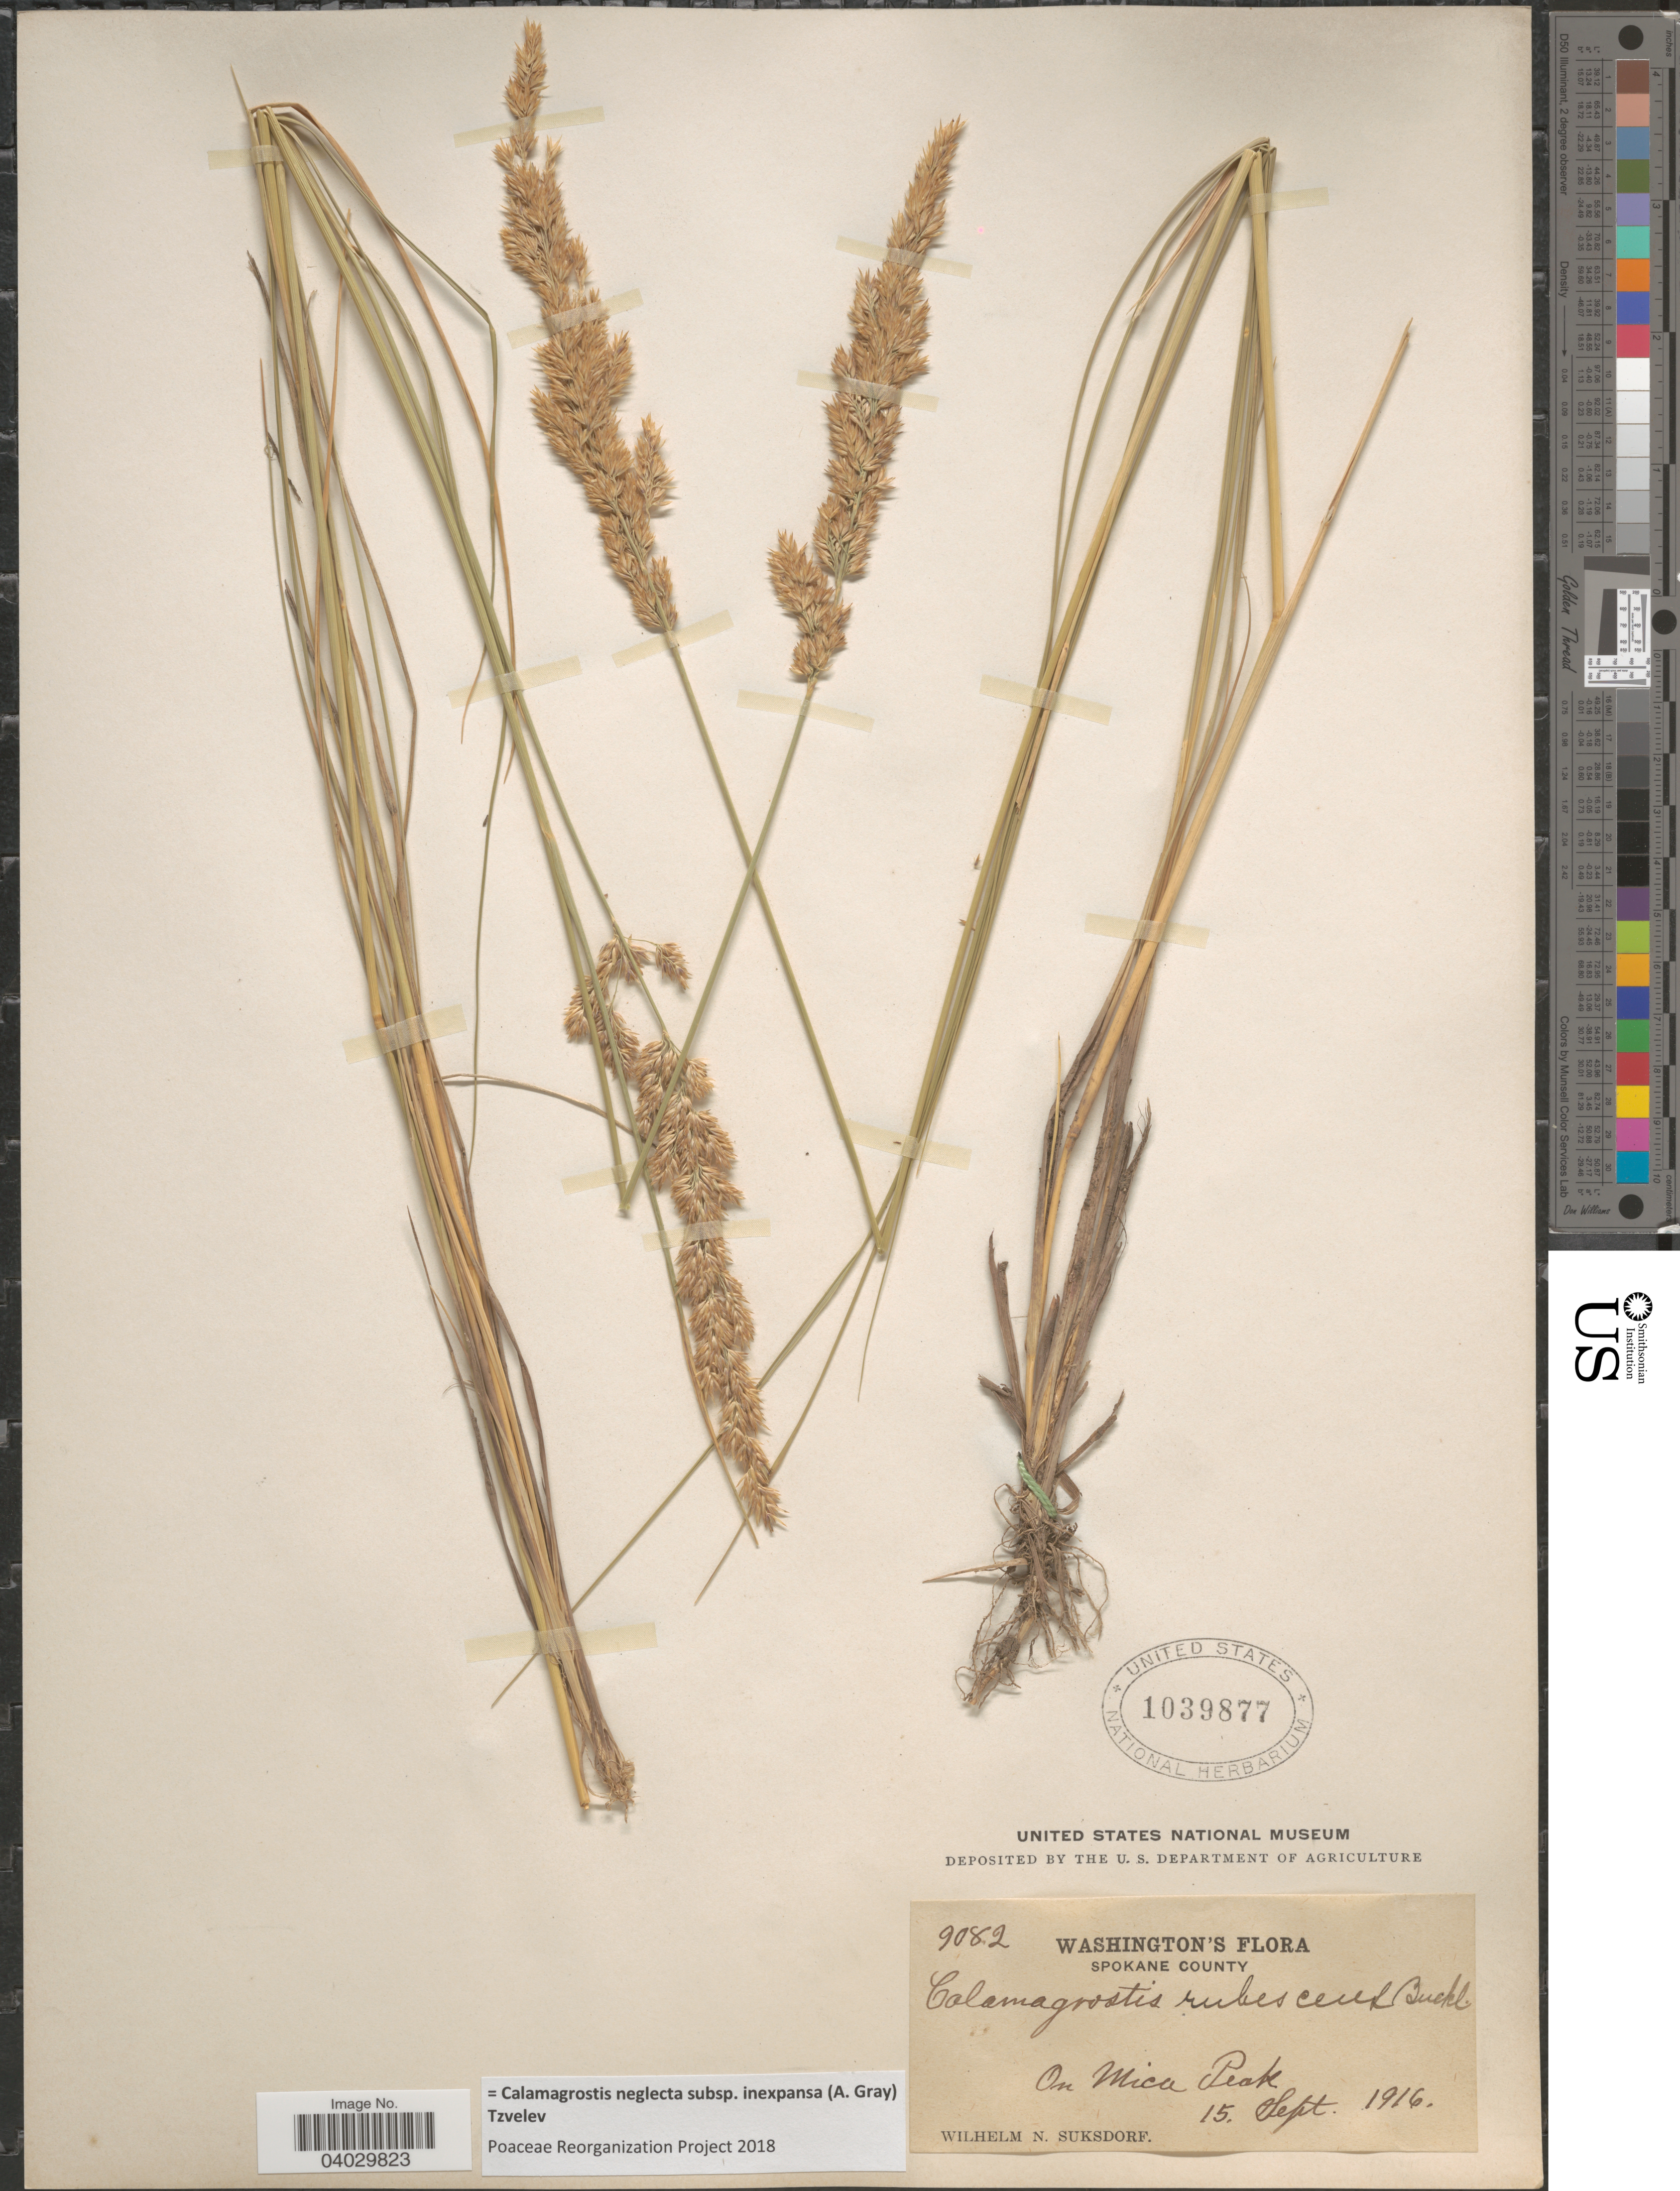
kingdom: Plantae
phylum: Tracheophyta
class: Liliopsida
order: Poales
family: Poaceae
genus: Calamagrostis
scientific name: Calamagrostis neglecta subsp. inexpansa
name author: (A. Gray) Tzvelev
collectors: W. N. Suksdorf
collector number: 9082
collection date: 1916-09-15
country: United States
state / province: Washington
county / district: Spokane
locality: Spokane County. On Mica Peak.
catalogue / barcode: US 1039877